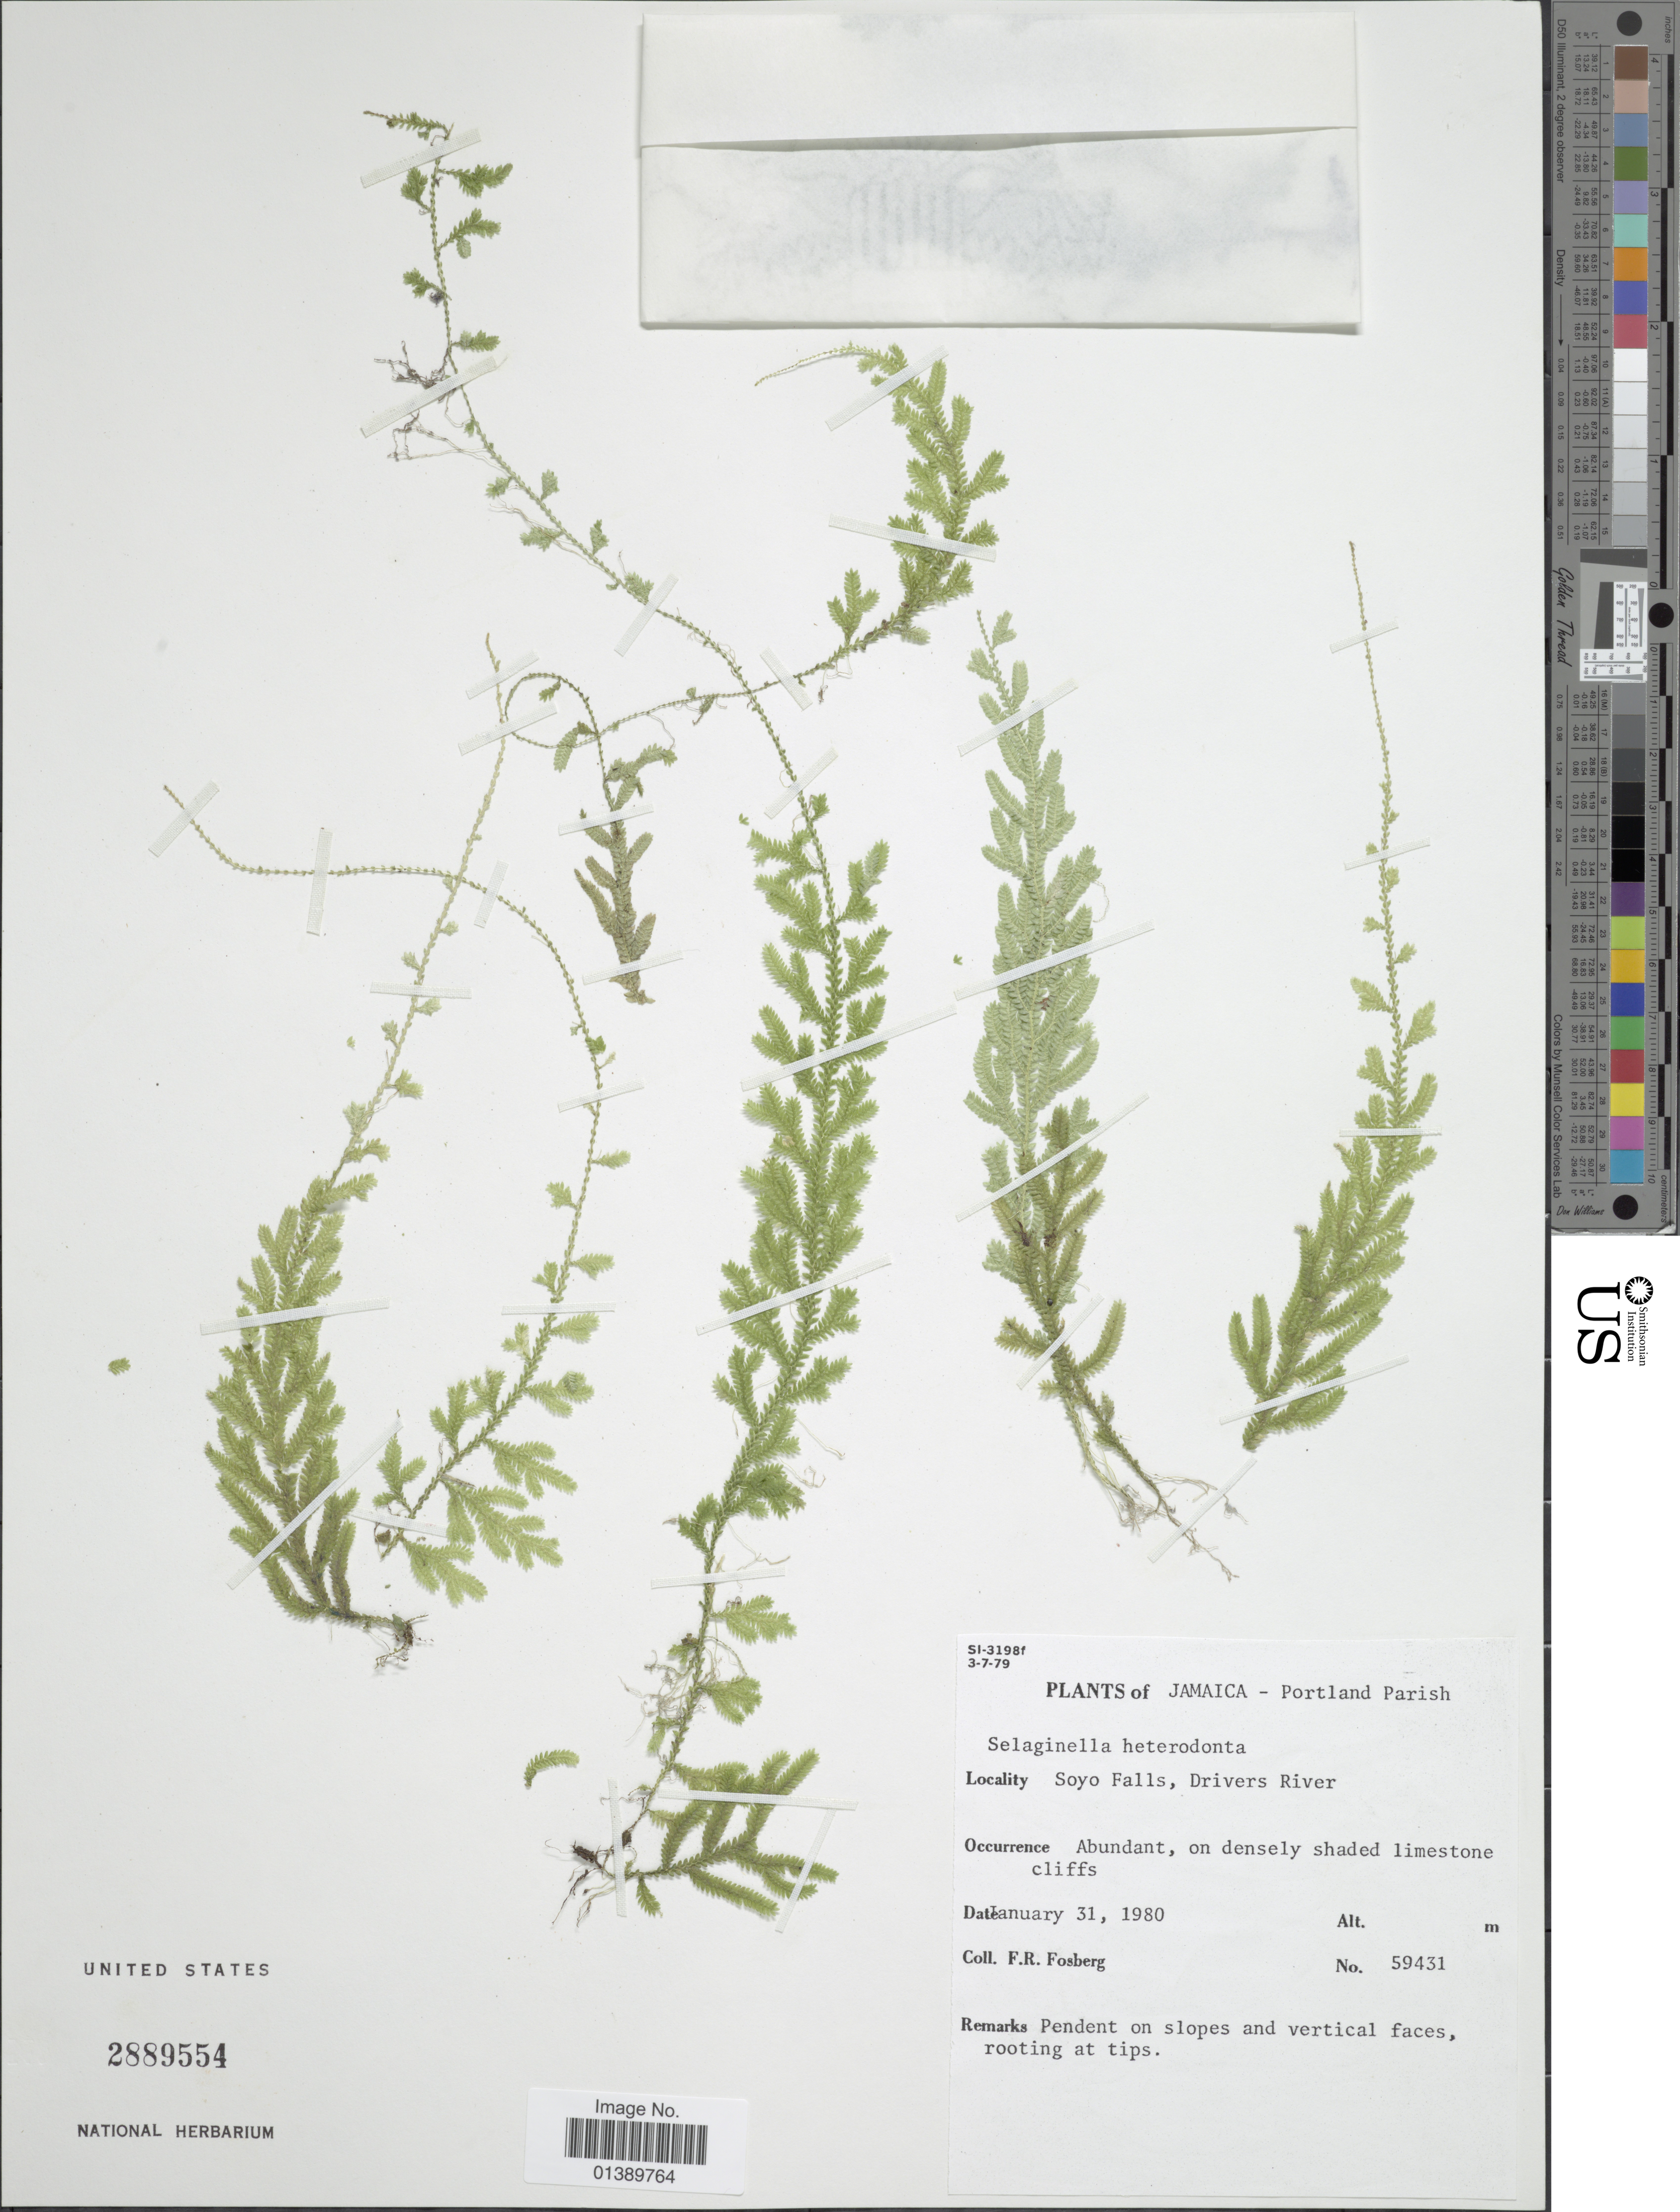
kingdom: Plantae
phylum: Tracheophyta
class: Lycopodiopsida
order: Selaginellales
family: Selaginellaceae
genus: Selaginella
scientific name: Selaginella heterodonta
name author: (Desv.) Hieron.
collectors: F. R. Fosberg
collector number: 59431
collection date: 1980-01-31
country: Jamaica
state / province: Portland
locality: Portland Parish, Soyo Falls, Drivers River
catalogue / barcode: US 2889554